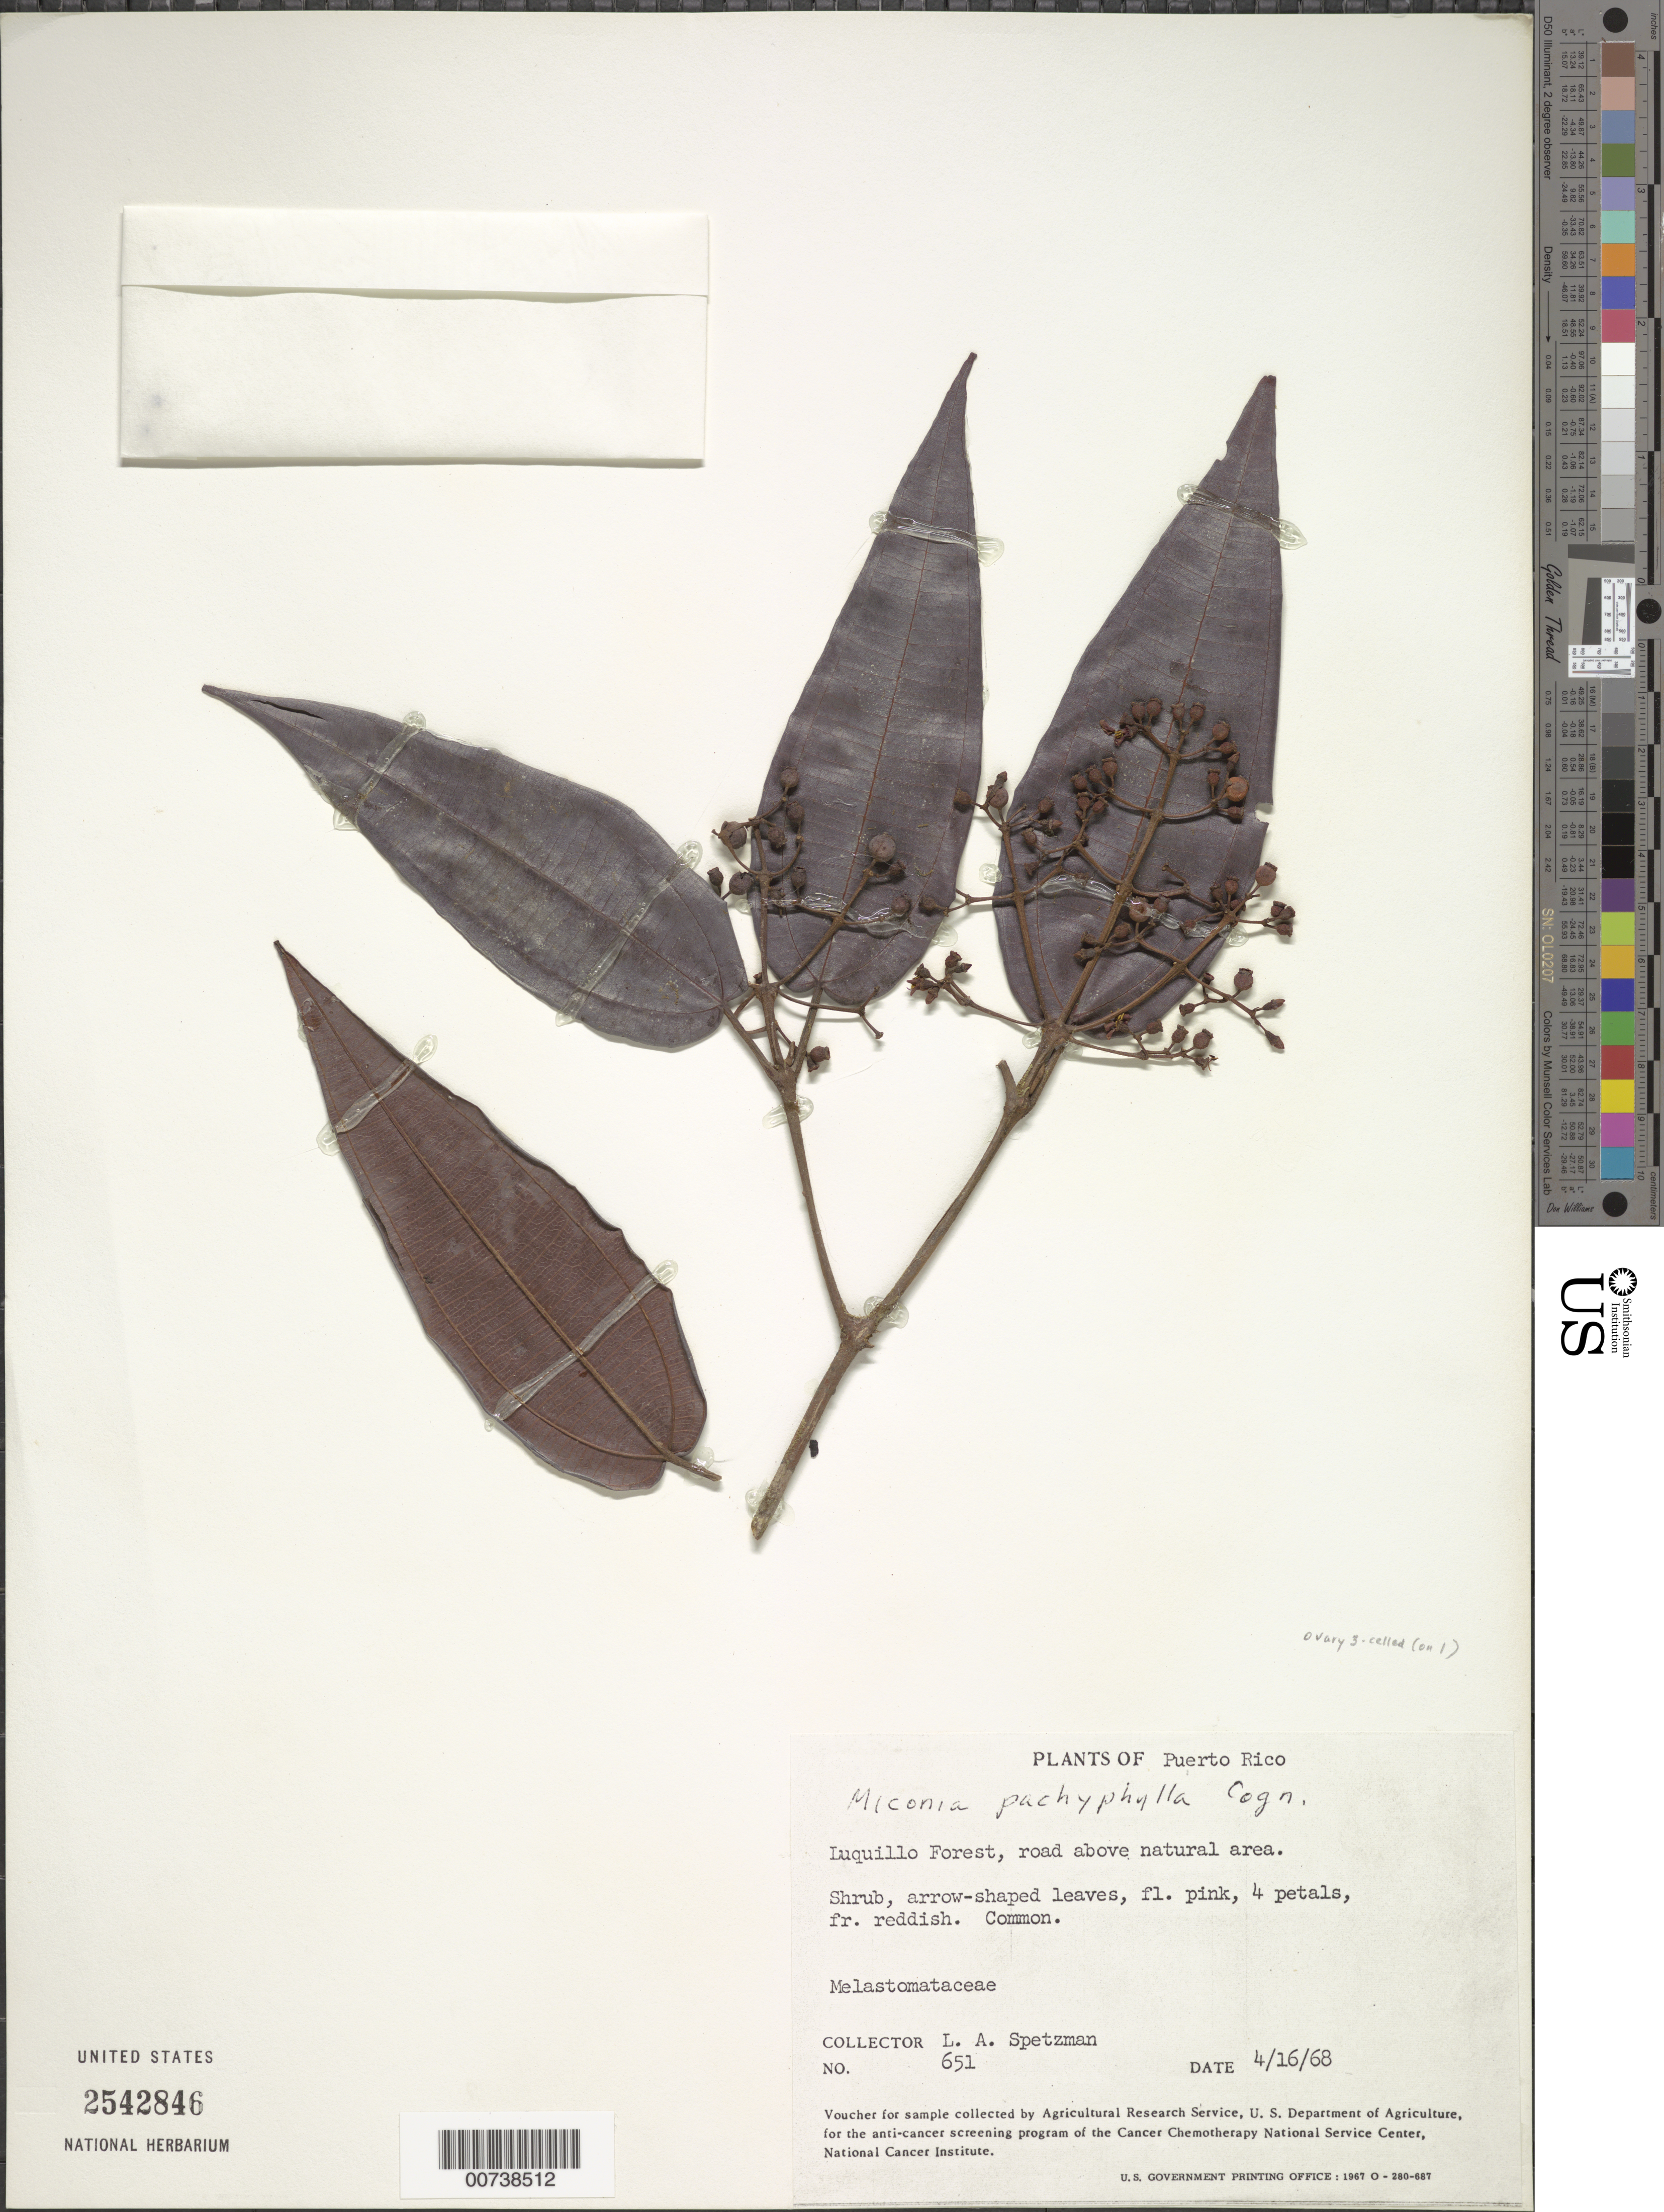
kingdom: Plantae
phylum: Tracheophyta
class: Magnoliopsida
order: Myrtales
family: Melastomataceae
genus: Miconia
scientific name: Miconia pachyphylla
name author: Cogn.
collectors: L. Spetzman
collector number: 651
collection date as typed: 16 Apr 1968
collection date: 1968-04-16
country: Puerto Rico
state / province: Luquillo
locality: Luquillo Forest, road above natural area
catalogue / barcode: US 2542846